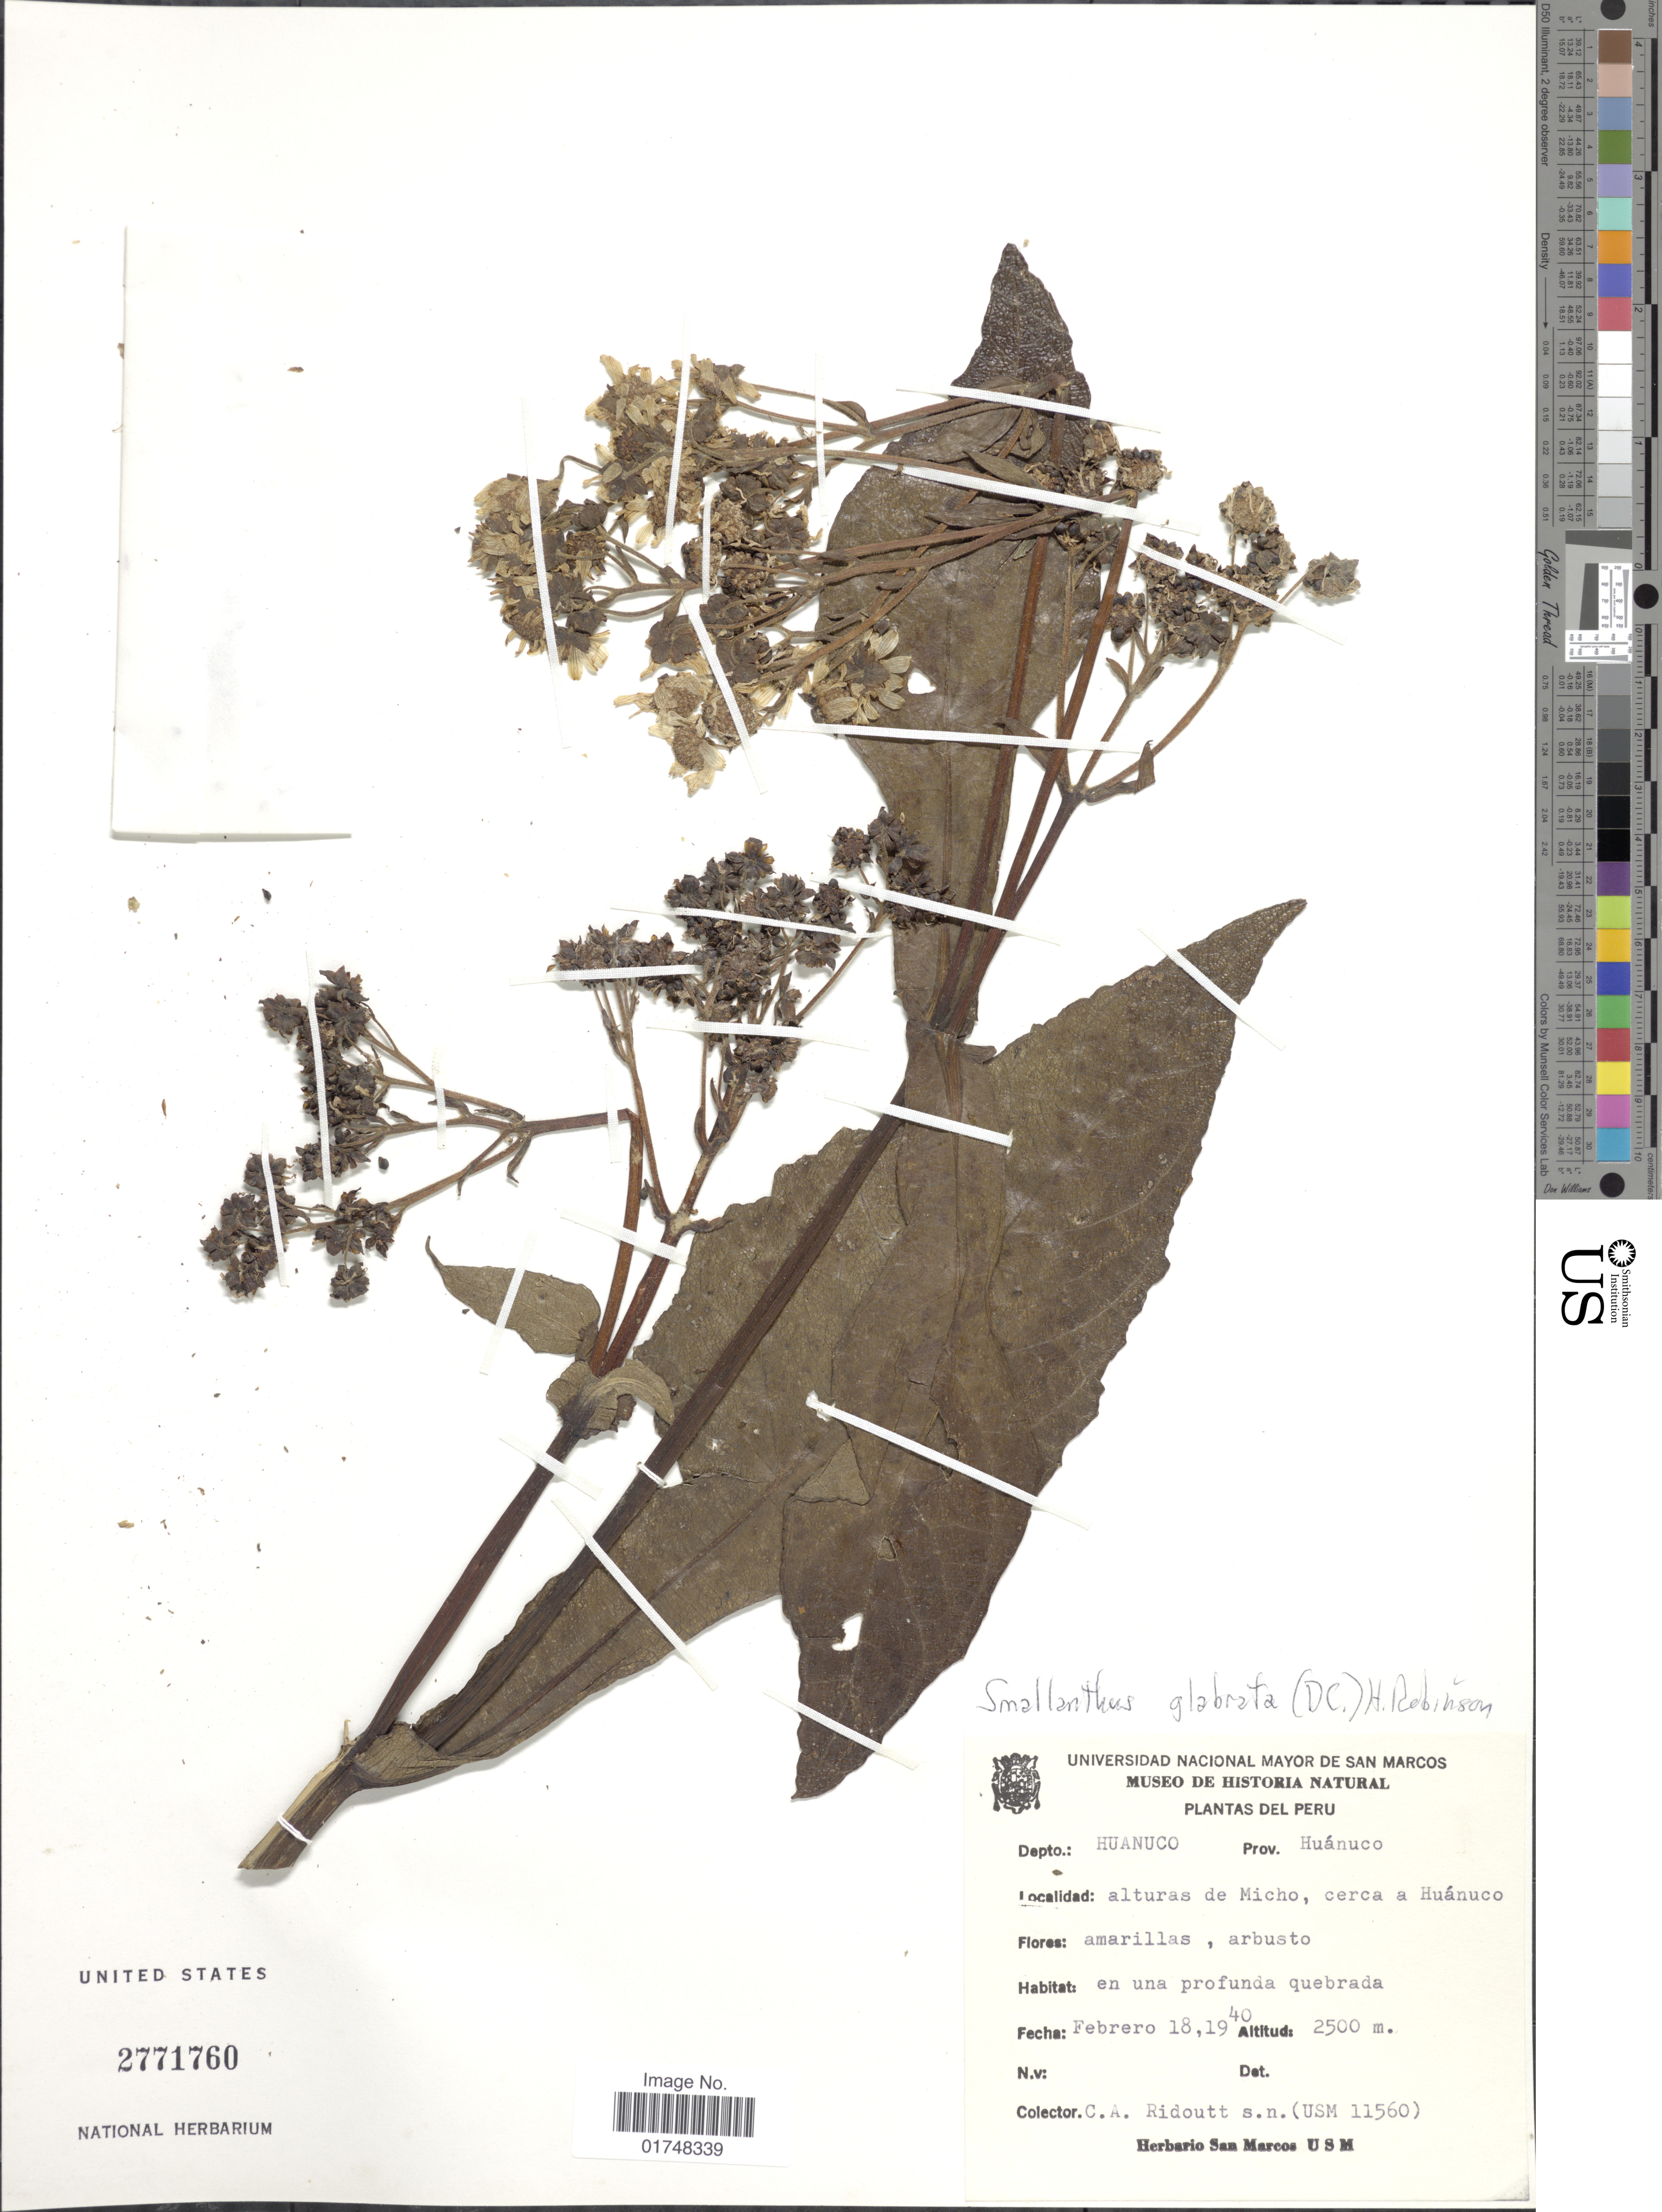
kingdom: Plantae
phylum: Tracheophyta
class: Magnoliopsida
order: Asterales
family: Asteraceae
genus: Smallanthus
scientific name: Smallanthus glabratus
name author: (DC.) H. Rob.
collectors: C. Ridoutt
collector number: USM 11560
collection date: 1940-02-18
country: Peru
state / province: Huánuco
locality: Depto. Huanuco, alturas de Micho, cerca a Huanuco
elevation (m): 2500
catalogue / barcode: US 2771760